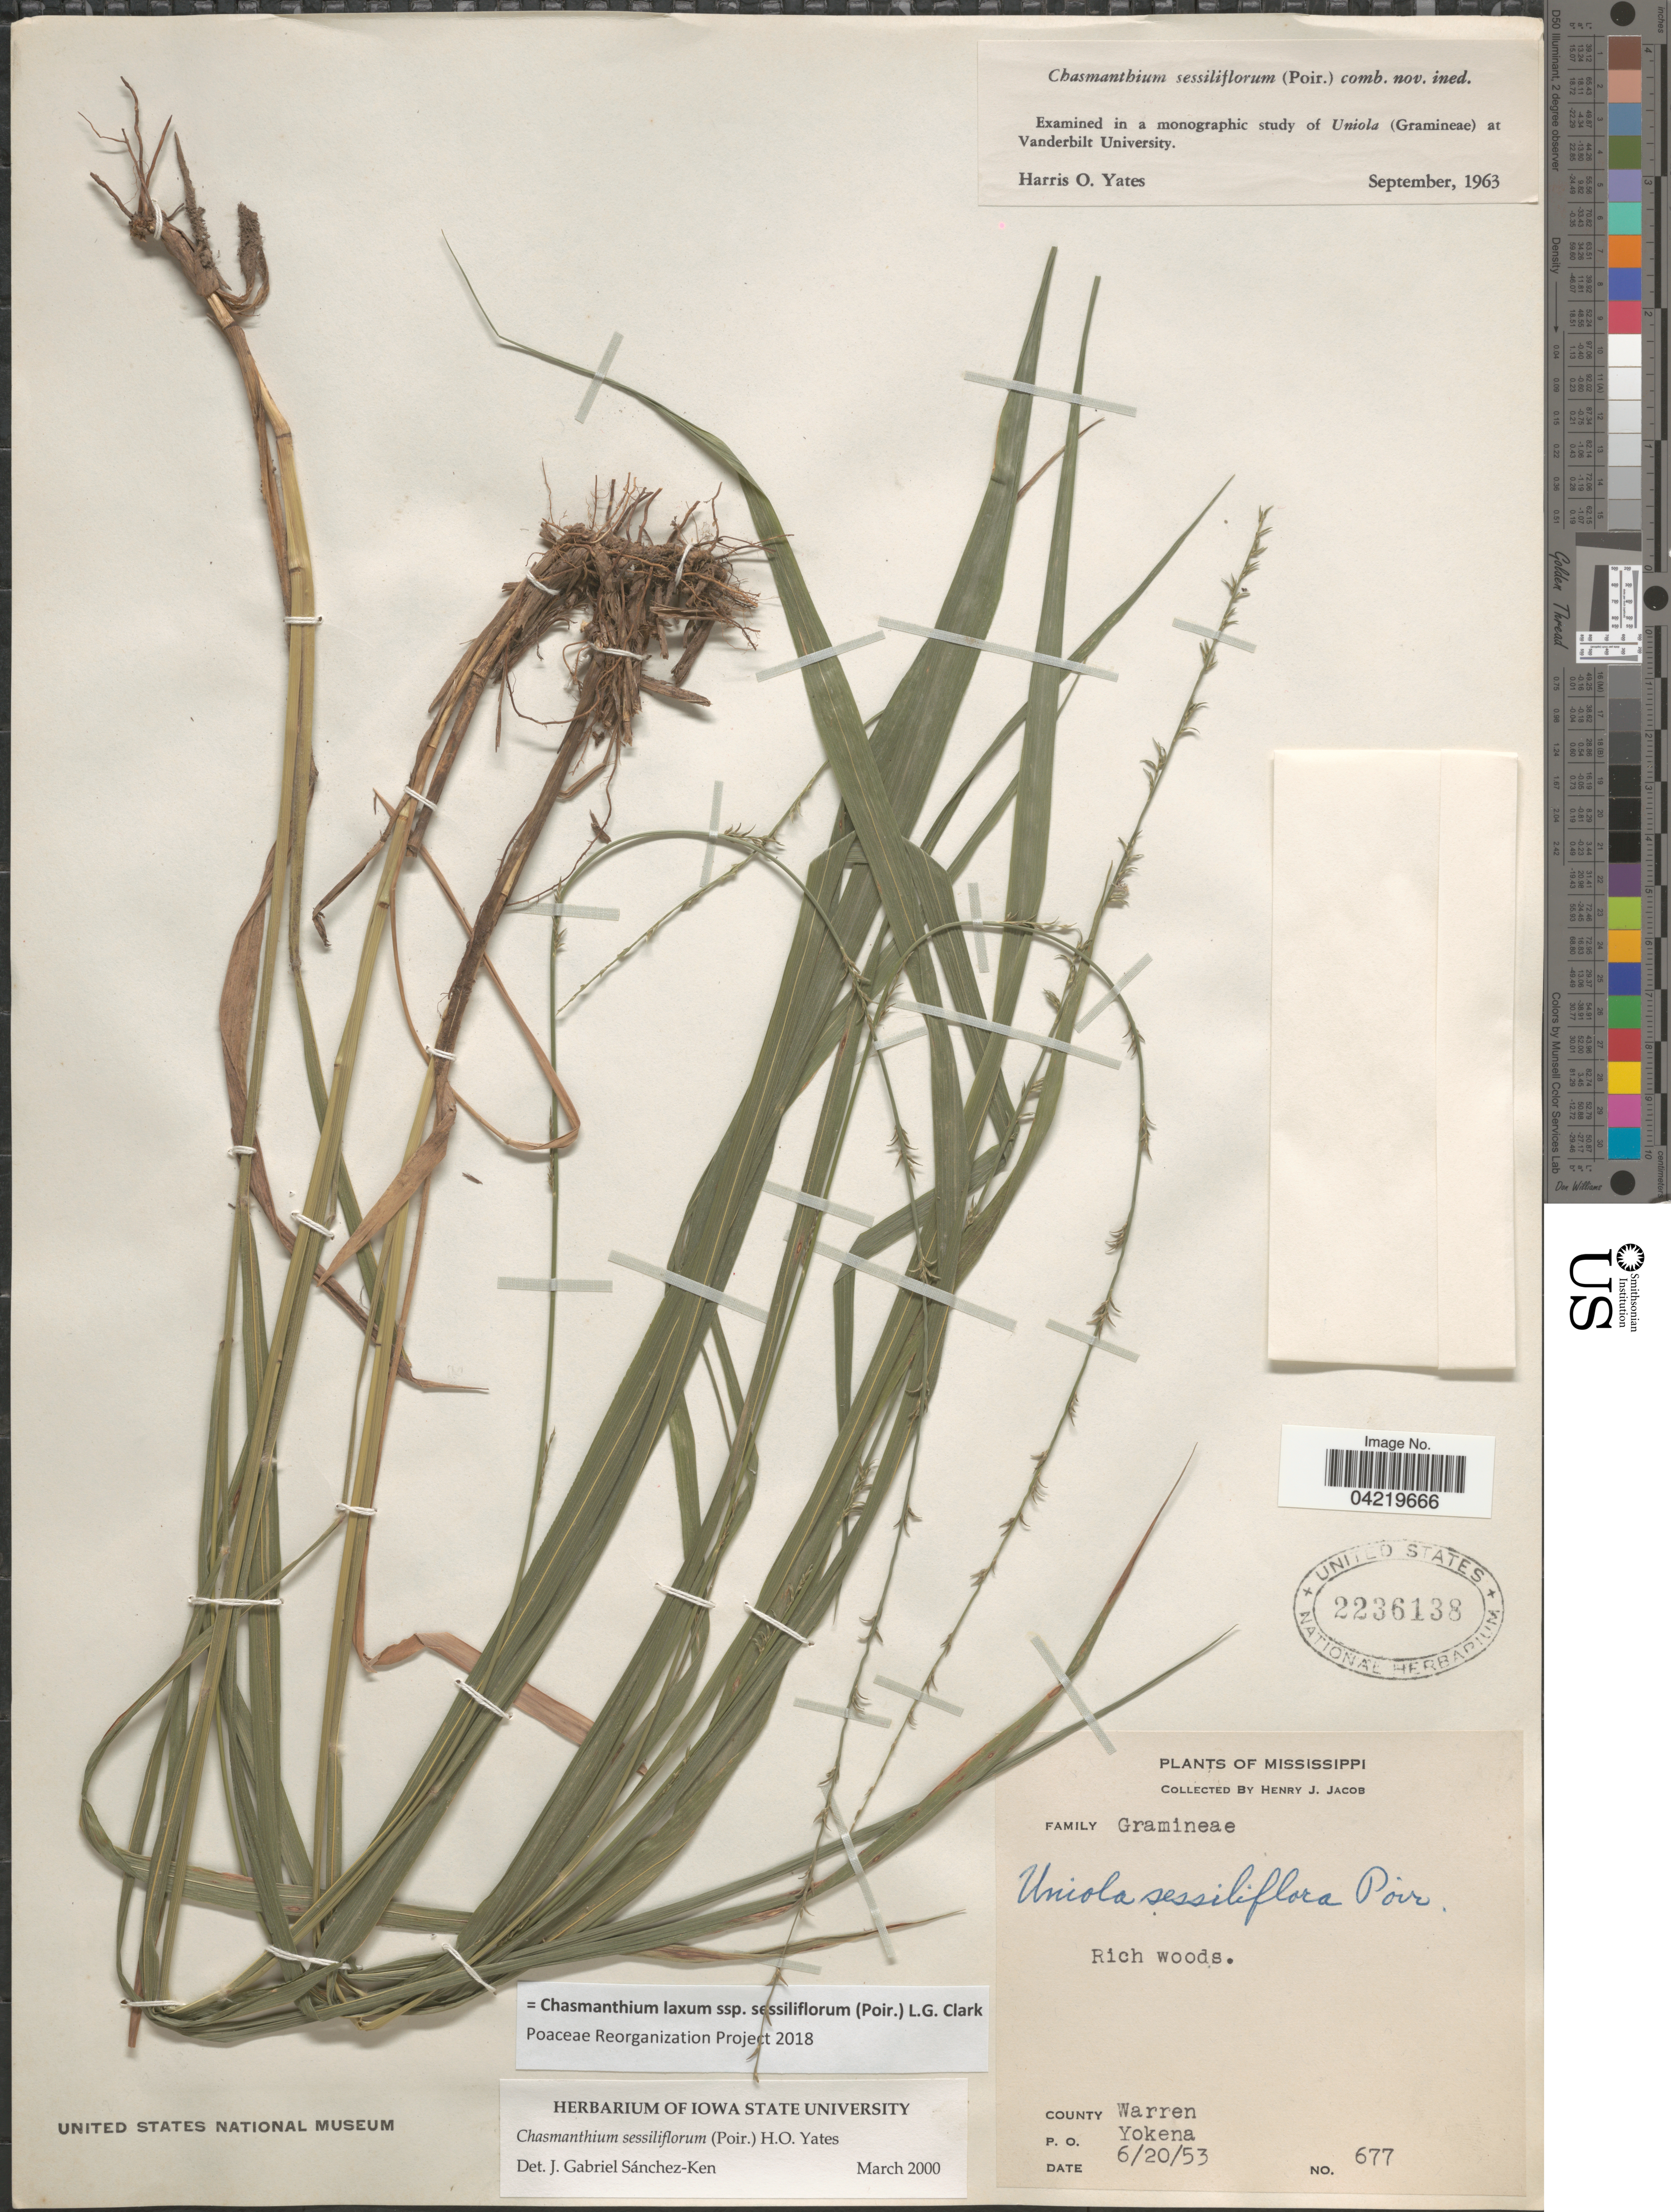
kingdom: Plantae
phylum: Tracheophyta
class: Liliopsida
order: Poales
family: Poaceae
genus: Chasmanthium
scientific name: Chasmanthium laxum subsp. sessiliflorum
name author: (L.) H.O. Yates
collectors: H. Jacob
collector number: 677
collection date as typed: Transcribed d/m/y: 20/6/53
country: United States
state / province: Mississippi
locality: Rich woods. County Warren. P.O. Yokena.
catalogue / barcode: US 2236138